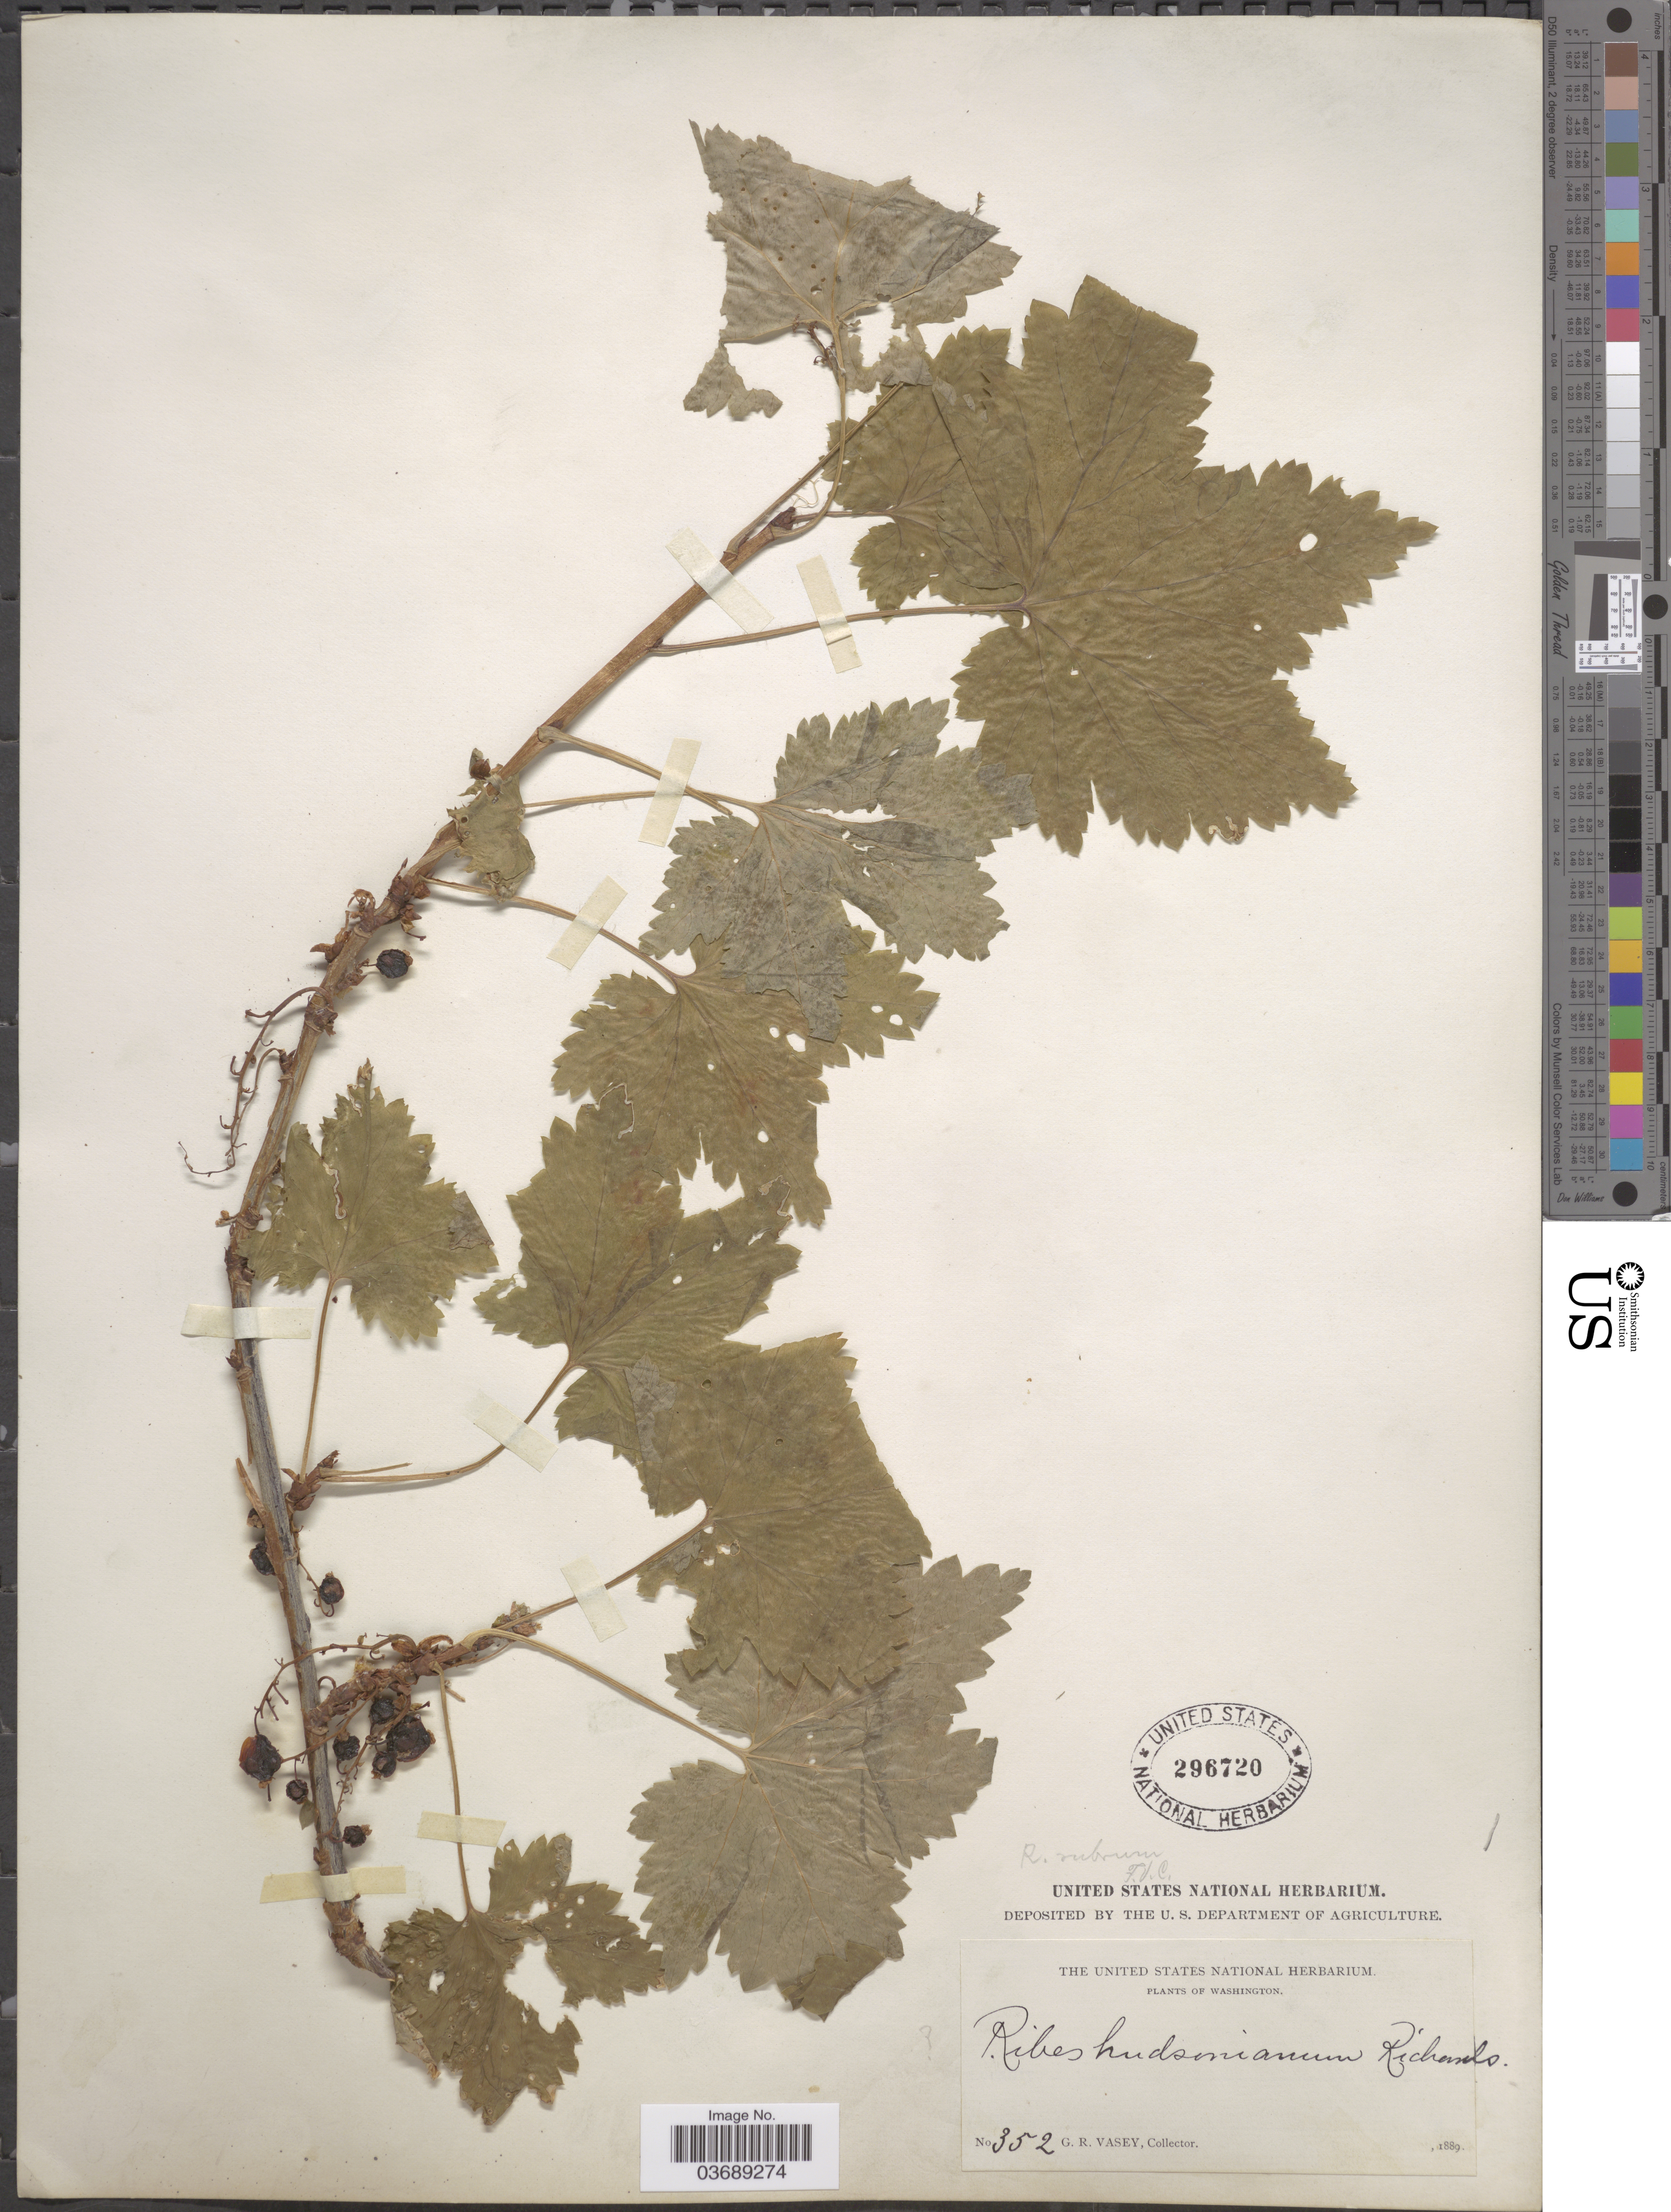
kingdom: Plantae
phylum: Tracheophyta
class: Magnoliopsida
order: Saxifragales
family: Grossulariaceae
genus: Ribes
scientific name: Ribes triste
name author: Pall.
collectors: G. R. Vasey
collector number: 352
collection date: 1889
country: United States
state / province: Washington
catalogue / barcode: US 296720